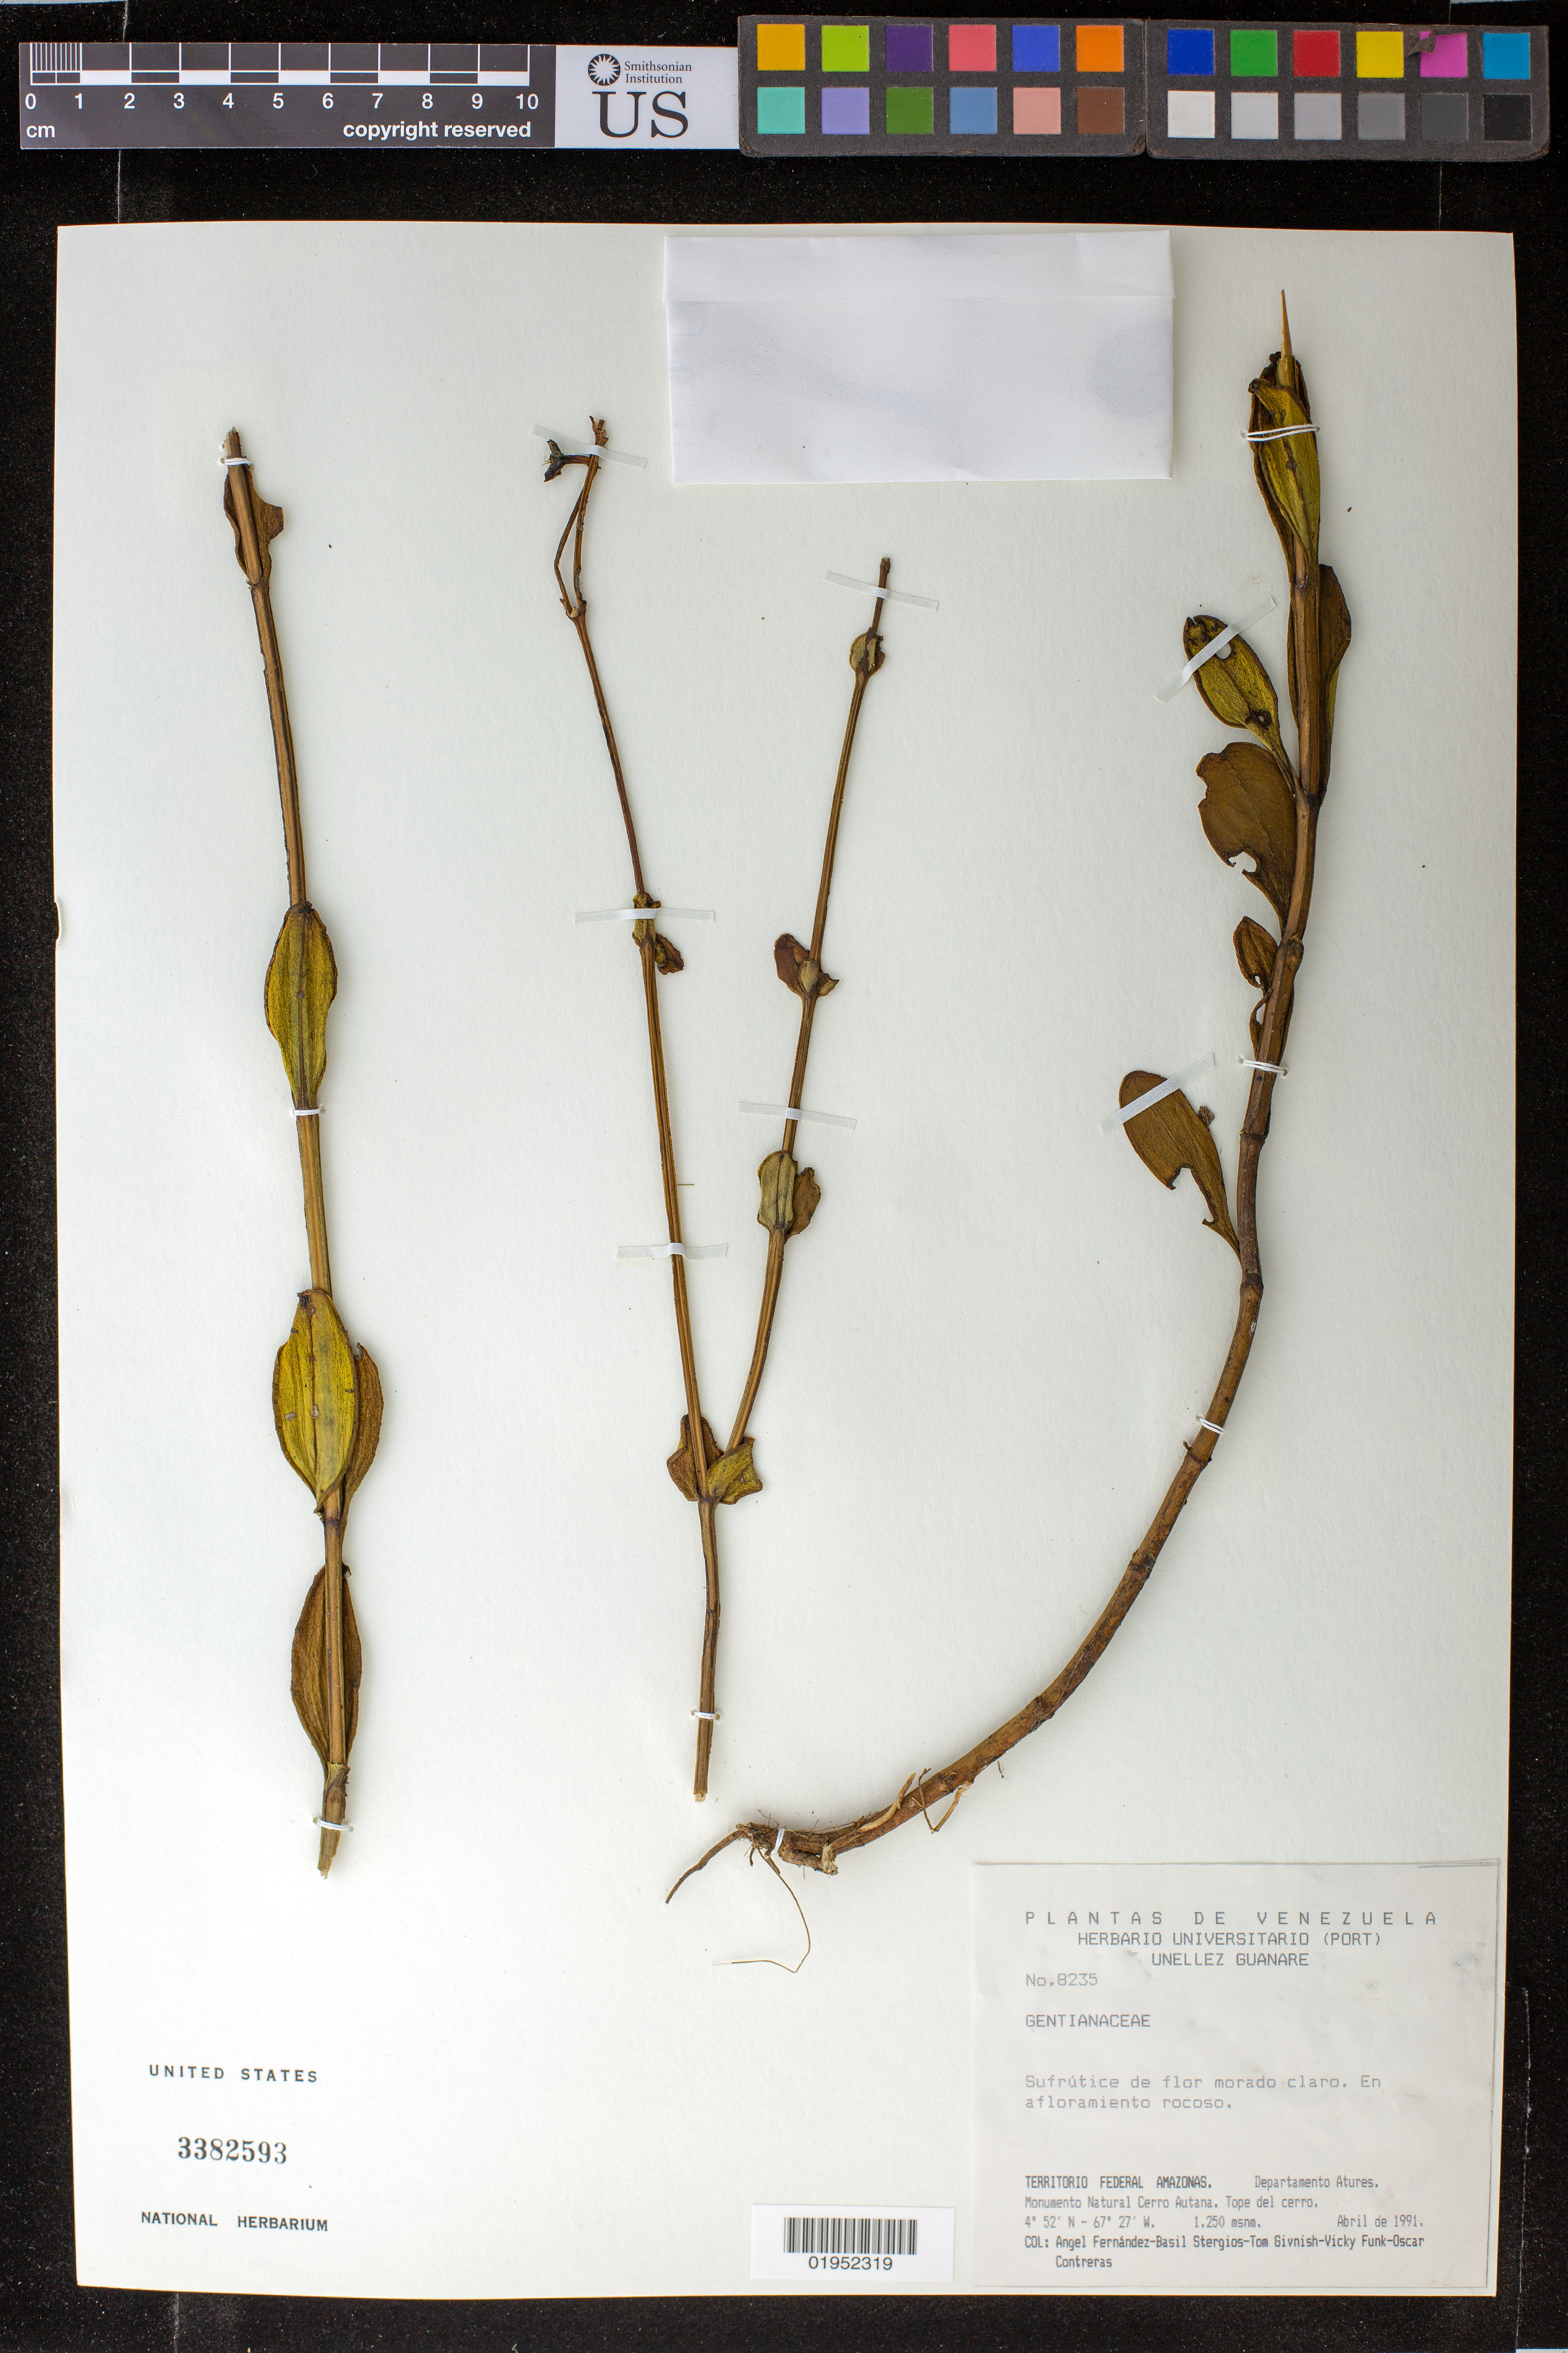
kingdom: Plantae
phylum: Tracheophyta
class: Magnoliopsida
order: Gentianales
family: Gentianaceae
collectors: A. Fernández, B. G. Stergios, T. J. Givnish, V. Funk & O. Contreras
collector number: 8235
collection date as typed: Apr 1991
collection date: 1991-04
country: Venezuela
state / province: Amazonas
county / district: Autana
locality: Monumento Natural Cerro Autana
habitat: En afloramiento rocoso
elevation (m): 1250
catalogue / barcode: US 3382593